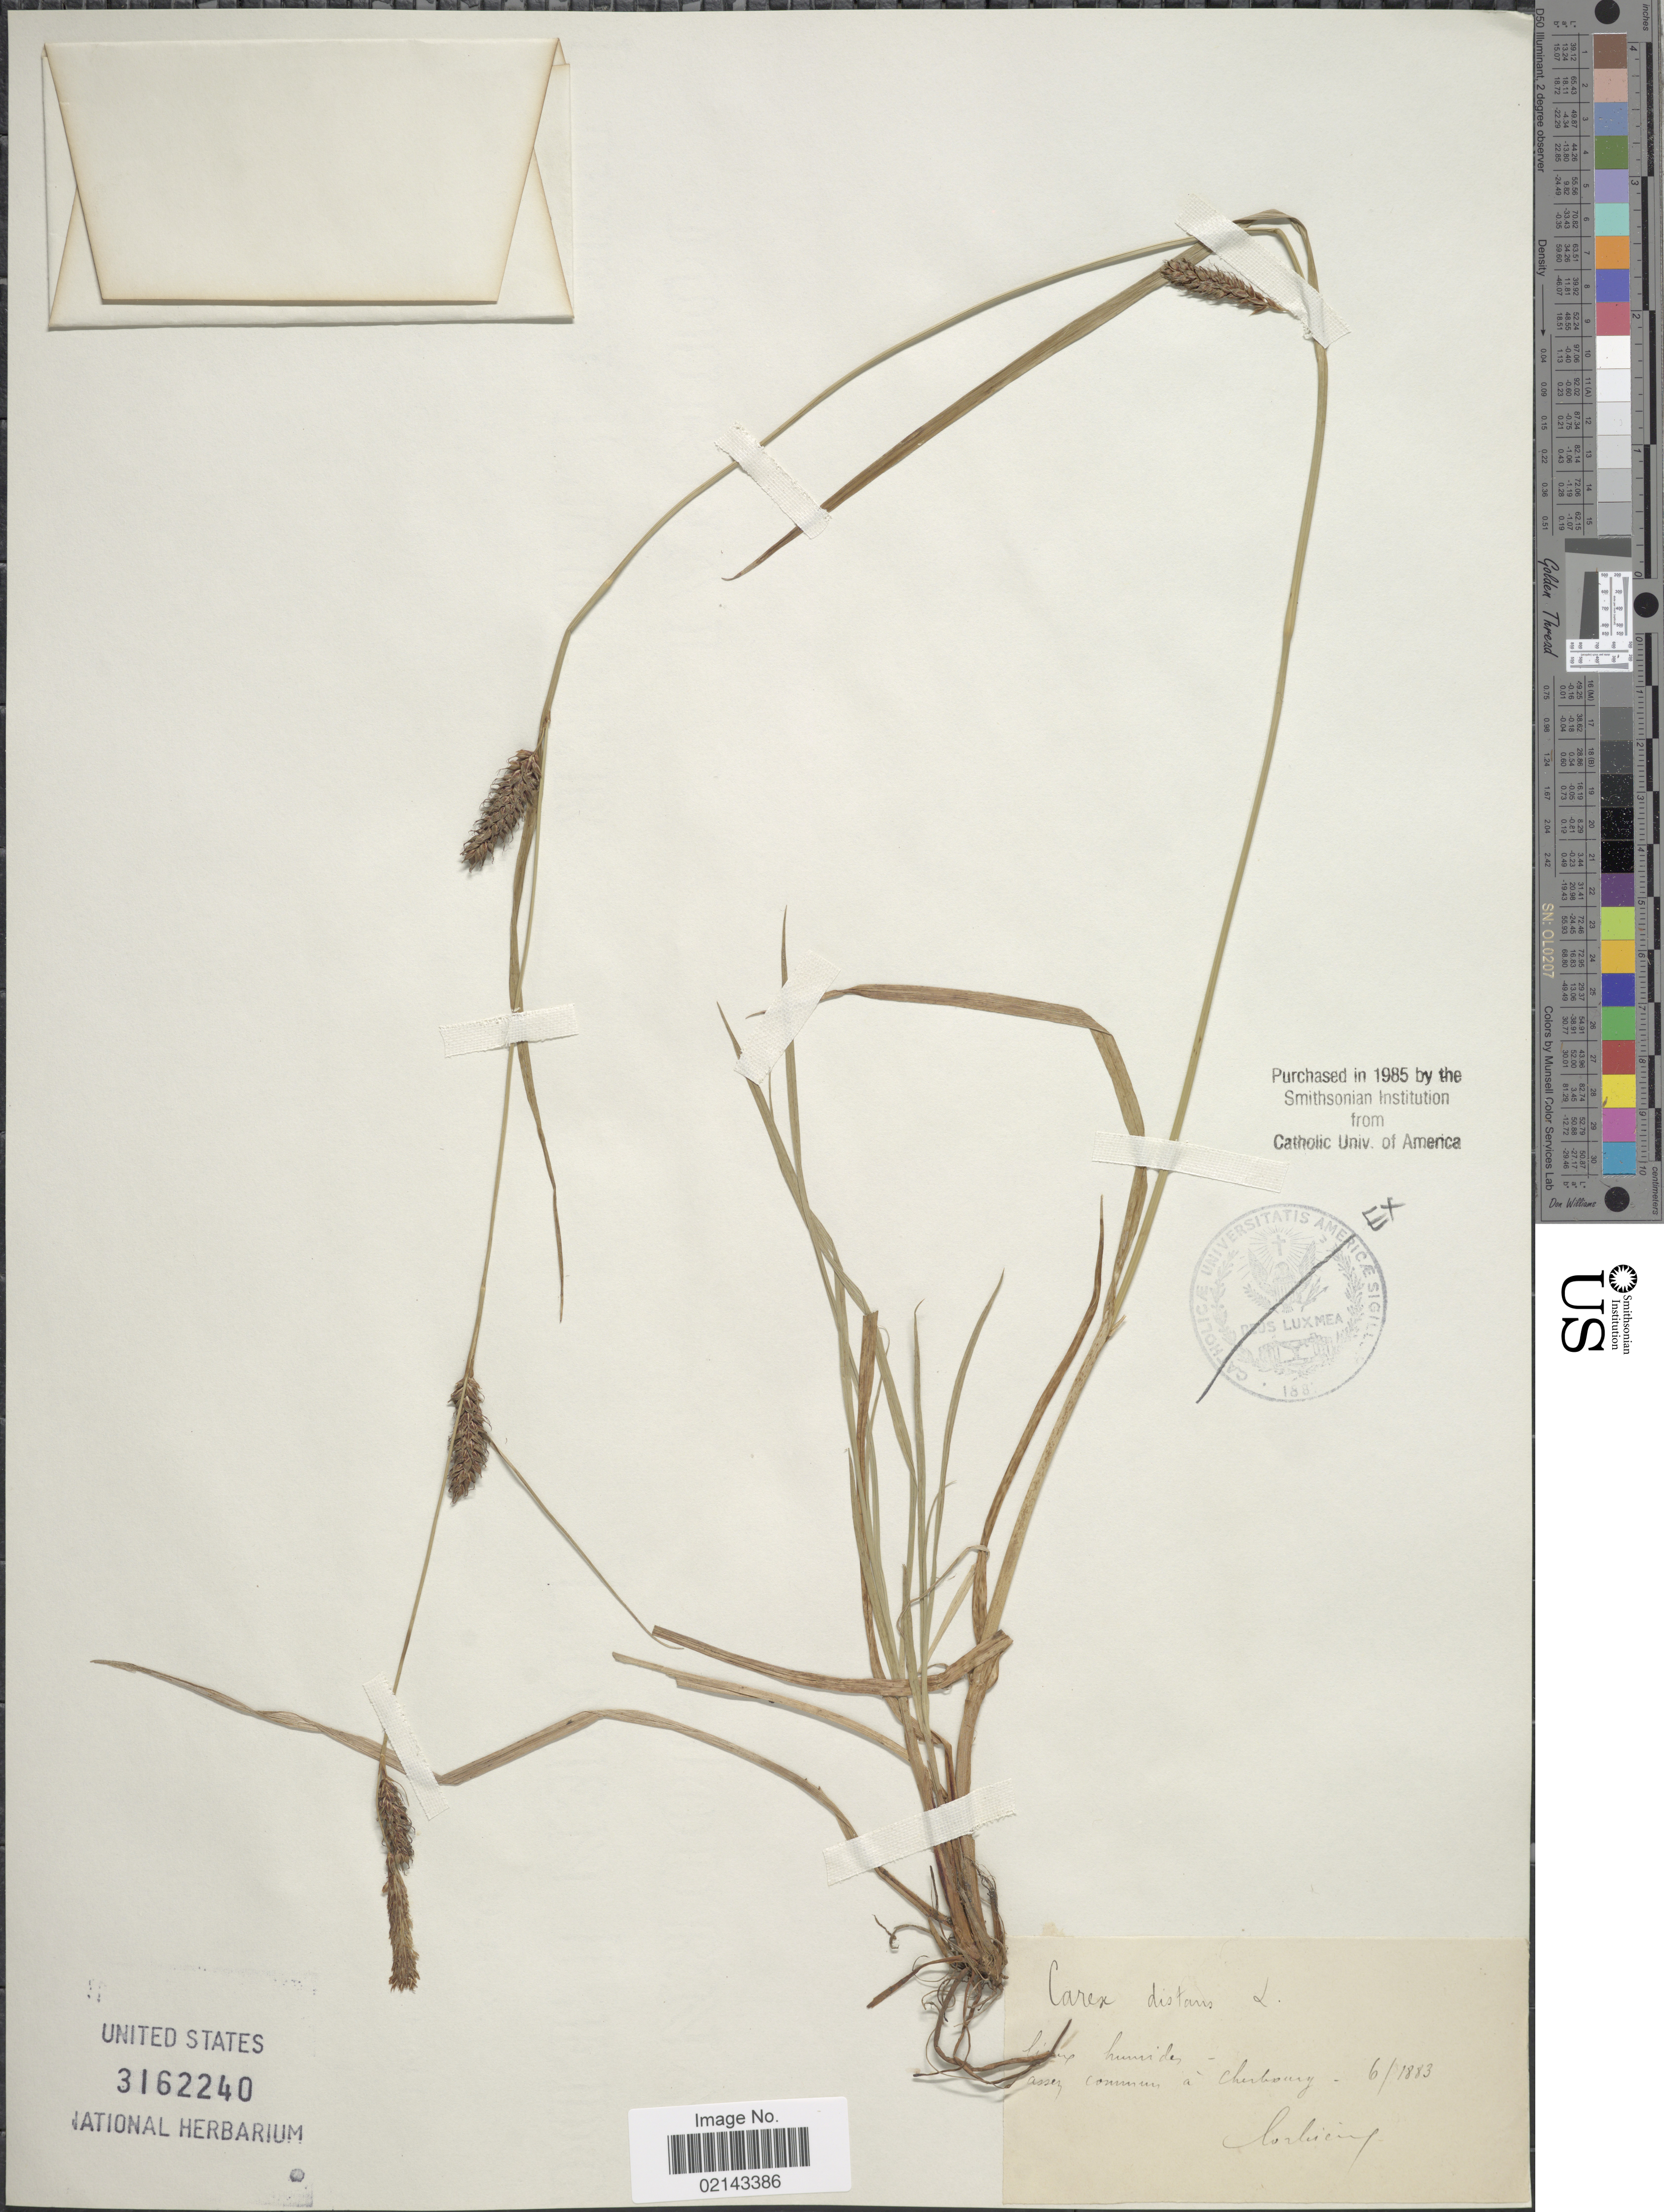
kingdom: Plantae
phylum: Tracheophyta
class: Liliopsida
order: Poales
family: Cyperaceae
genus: Carex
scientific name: Carex distans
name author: L.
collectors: Corbiere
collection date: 1883-06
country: France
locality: Lieux humides - vassey commun á Cherbourg [interpreted]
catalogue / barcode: US 3162240